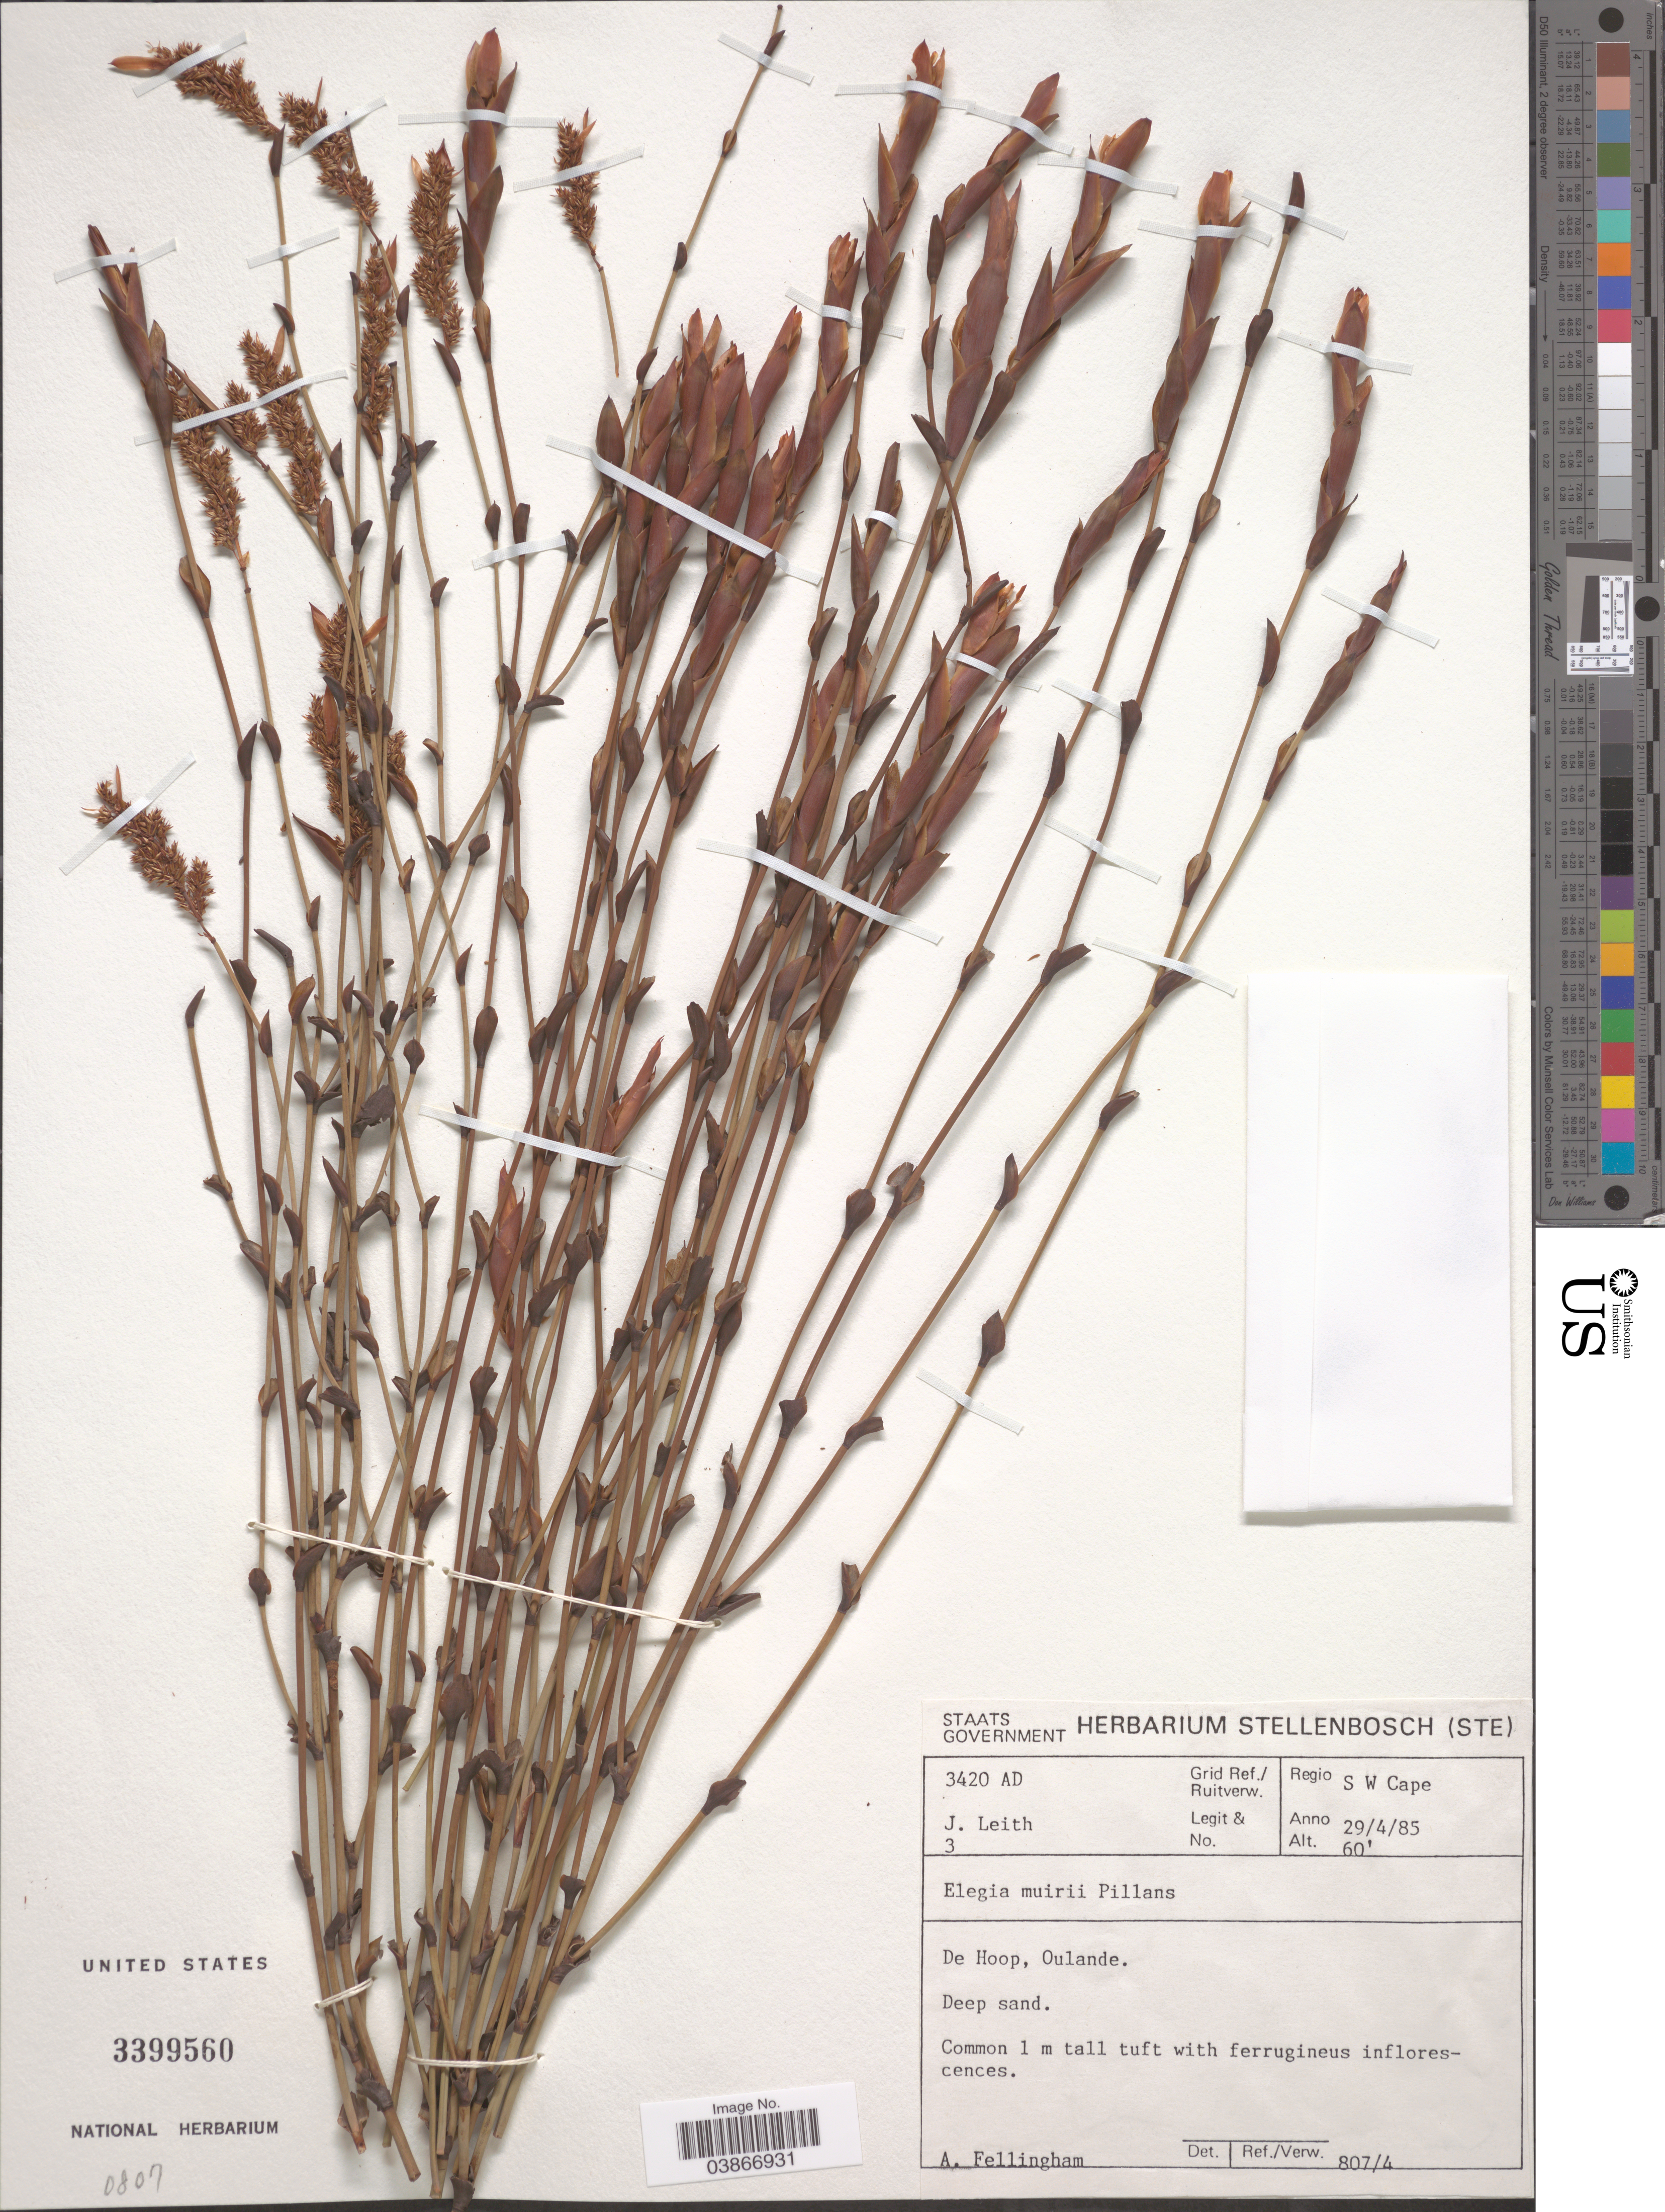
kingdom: Plantae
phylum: Tracheophyta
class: Liliopsida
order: Poales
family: Restionaceae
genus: Elegia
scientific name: Elegia muirii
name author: Pillans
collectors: J. Leith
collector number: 3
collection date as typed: Transcribed d/m/y: 29/4/85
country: South Africa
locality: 3420 AD Grid Ref./Ruitverw. Regio S W Cape. De Hoop, Oulande.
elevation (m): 18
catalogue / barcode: US 3399560